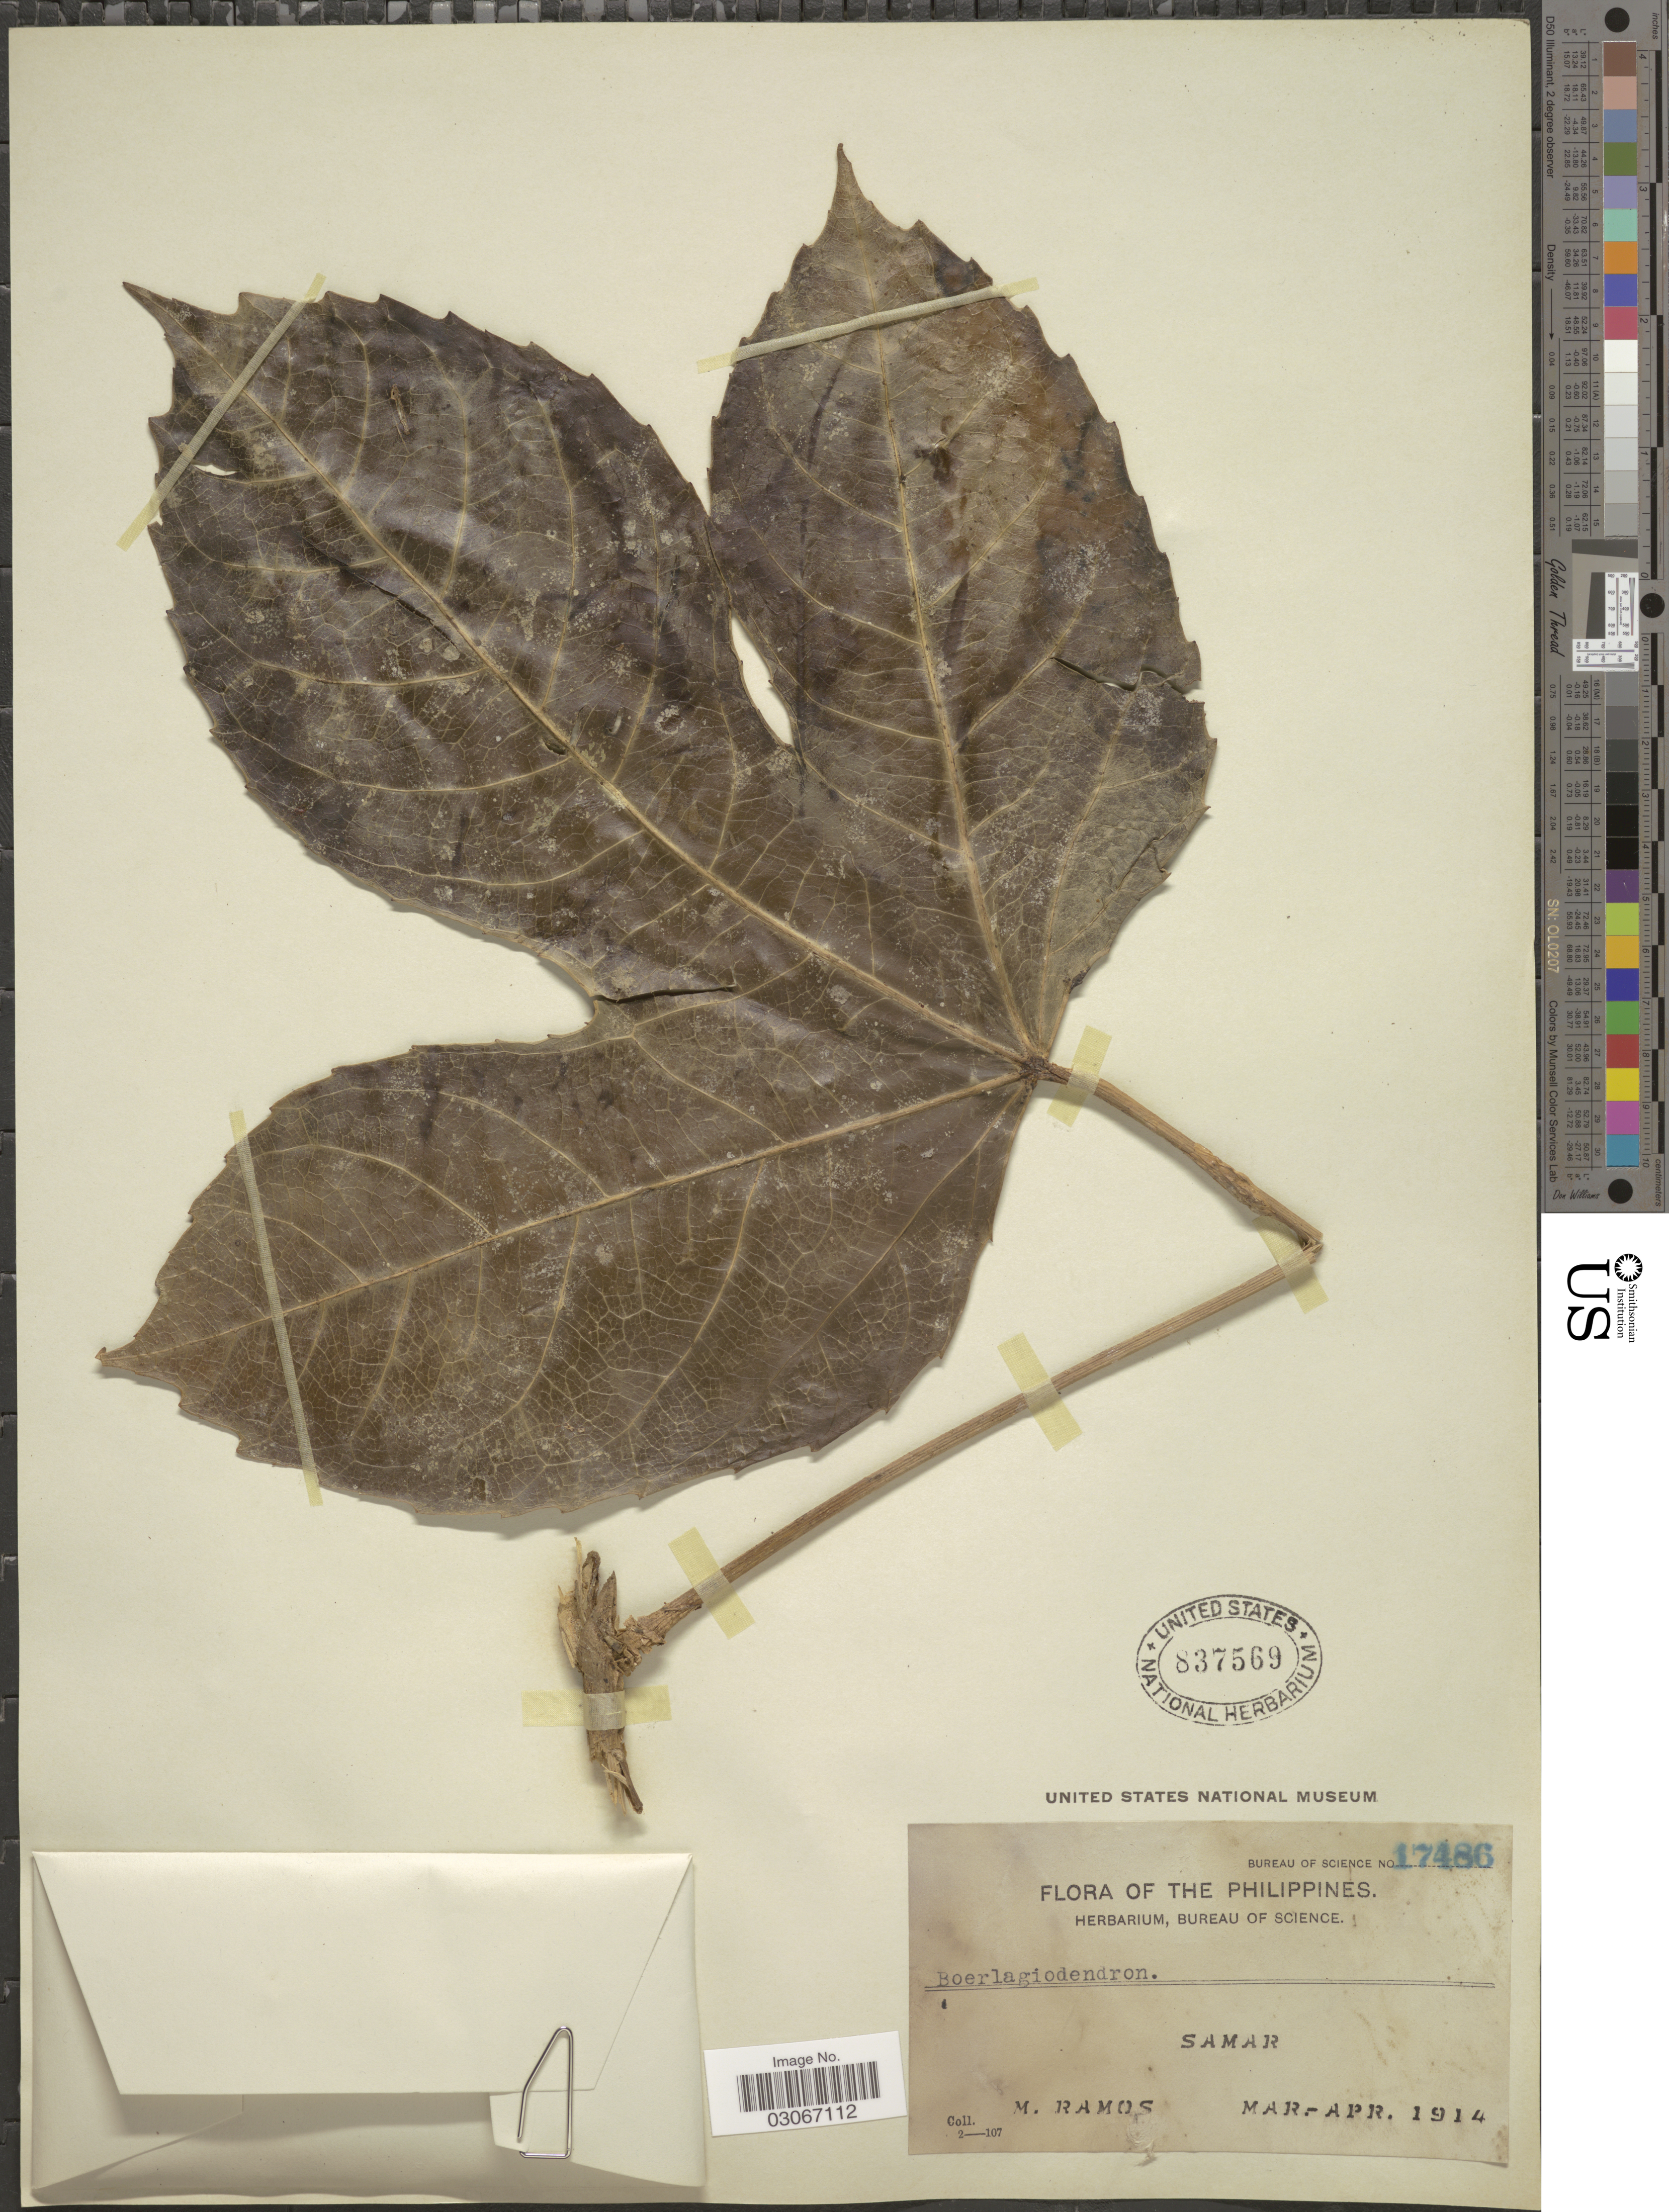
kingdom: Plantae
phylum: Tracheophyta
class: Magnoliopsida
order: Apiales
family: Araliaceae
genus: Osmoxylon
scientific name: Osmoxylon sp.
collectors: M. Ramos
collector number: Bureau of Science 17486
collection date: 1914-03/1914-04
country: Philippines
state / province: Eastern Visayas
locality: Samar.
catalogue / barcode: US 837569